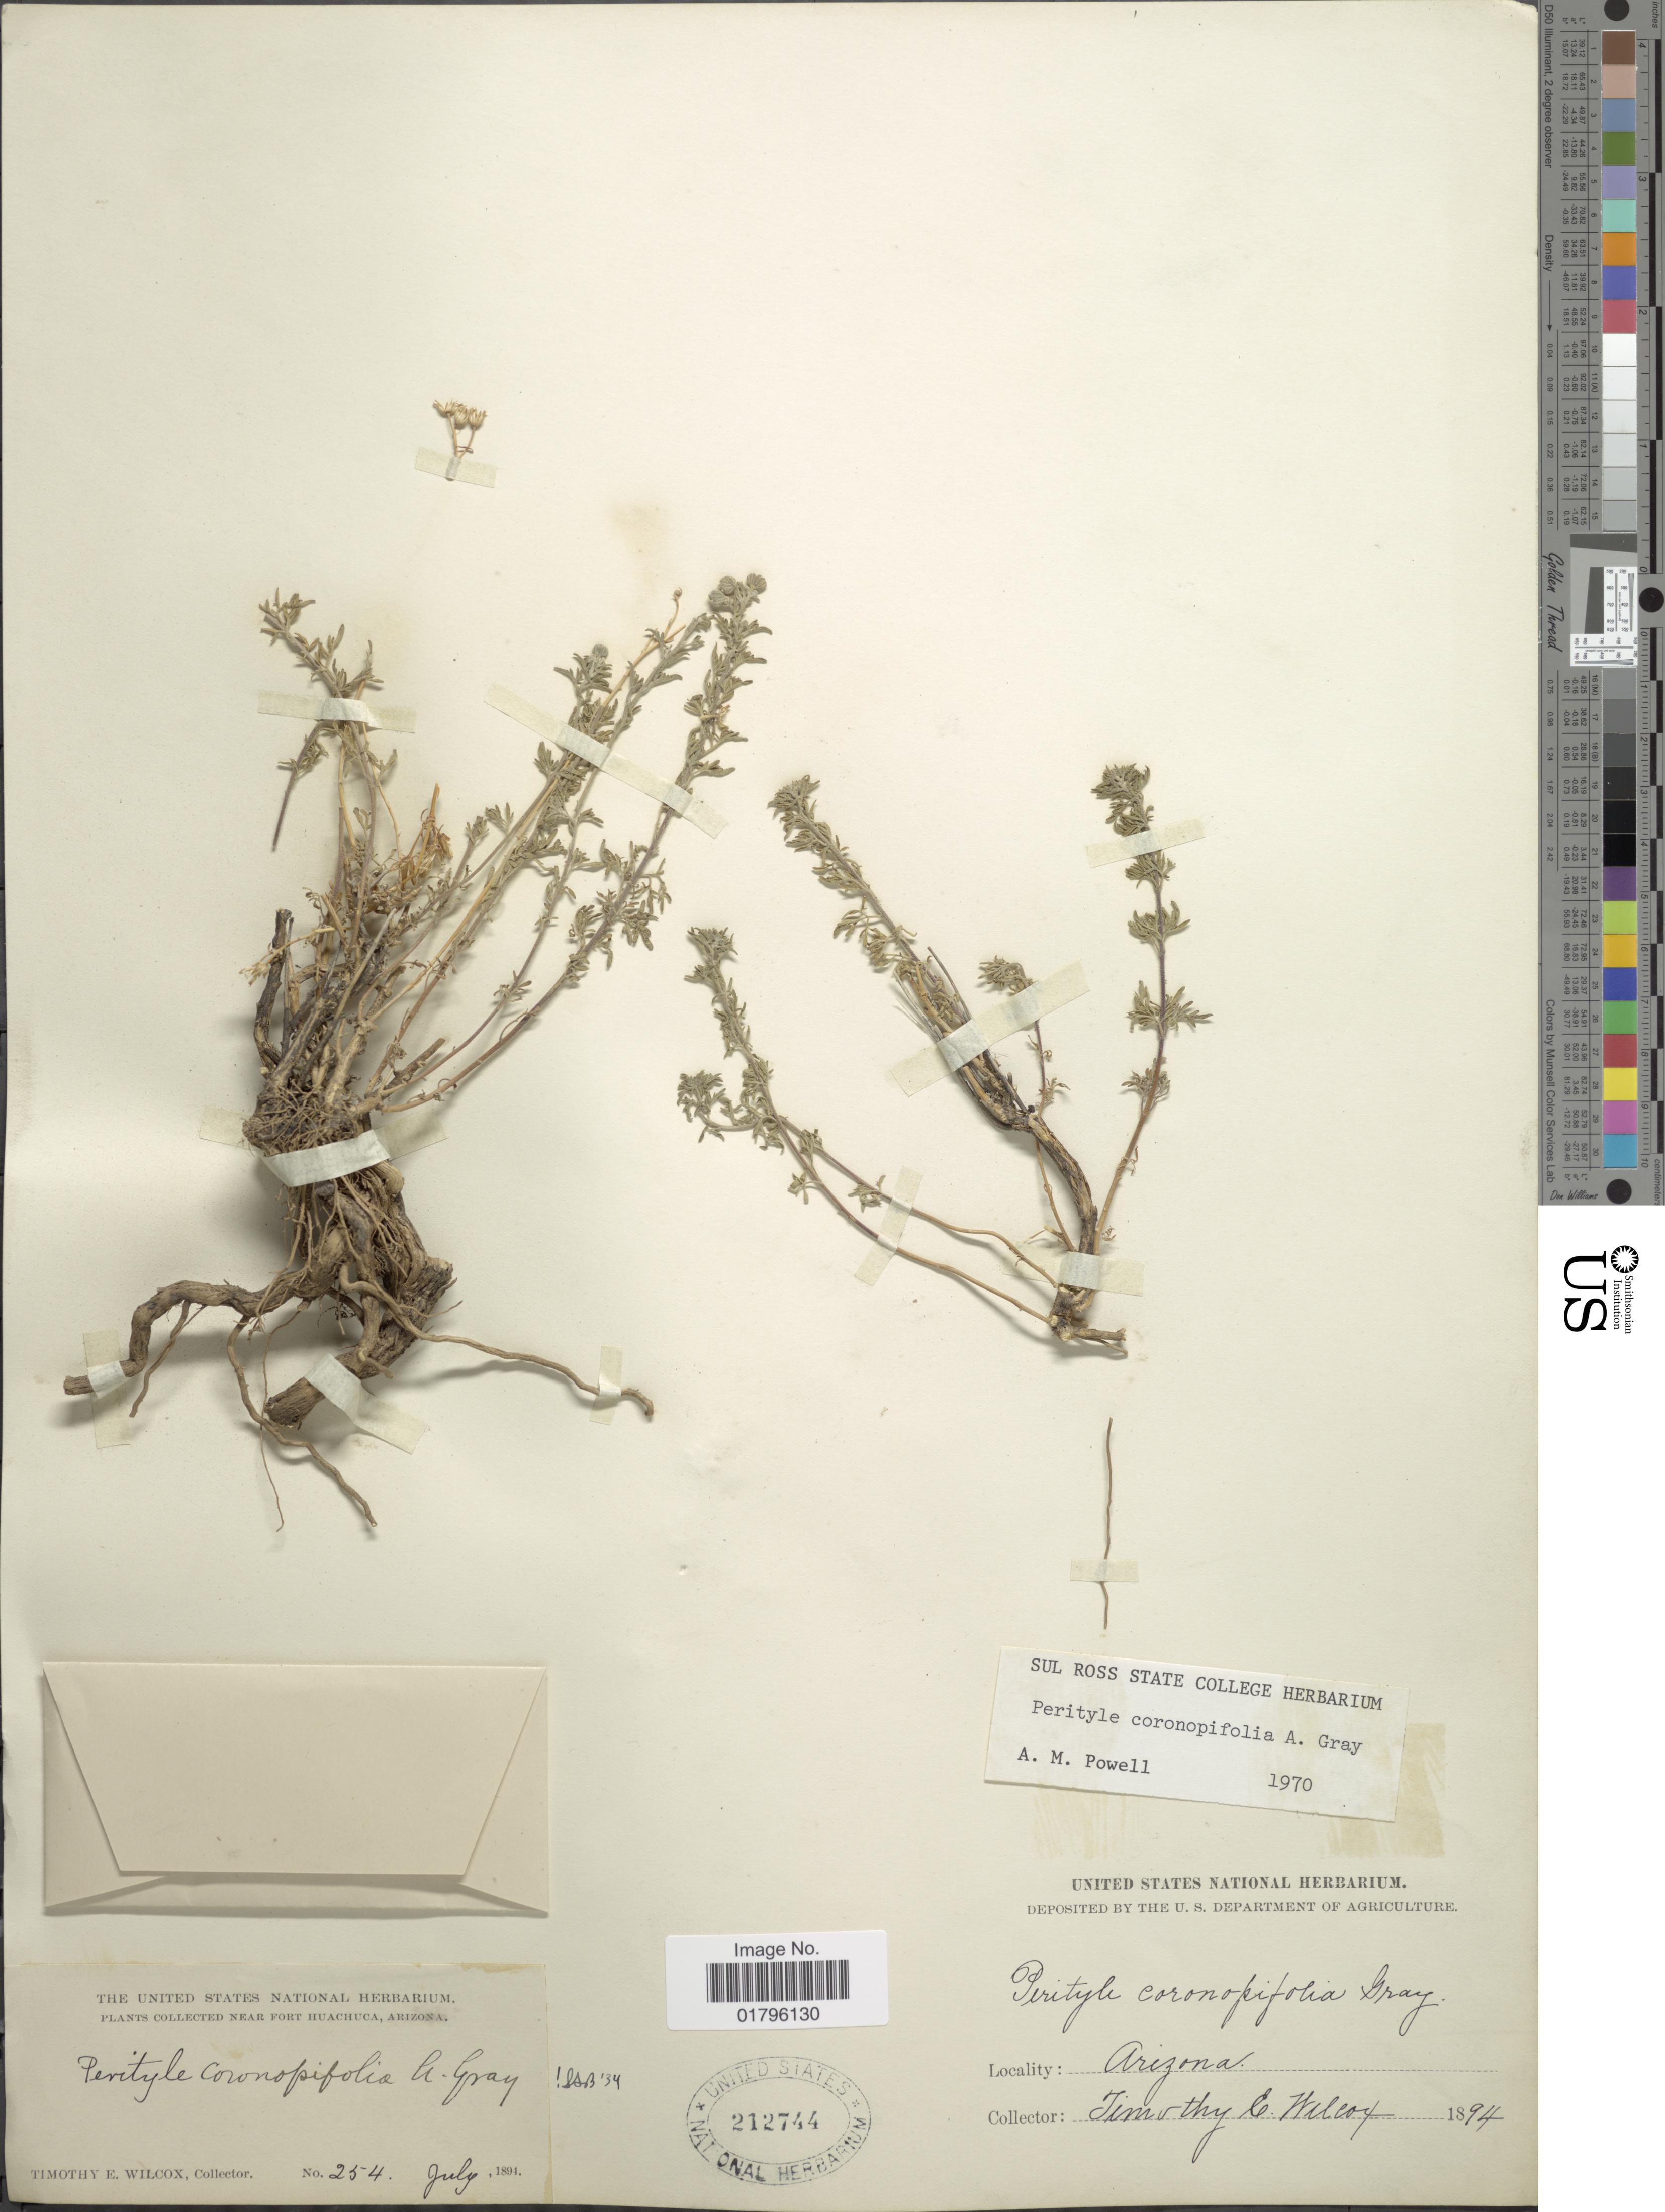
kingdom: Plantae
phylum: Tracheophyta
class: Magnoliopsida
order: Asterales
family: Asteraceae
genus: Perityle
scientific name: Perityle coronopifolia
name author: A. Gray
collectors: T. E. Wilcox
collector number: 254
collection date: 1894-07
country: United States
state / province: Arizona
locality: Near Fort Huachuca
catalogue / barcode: US 212744